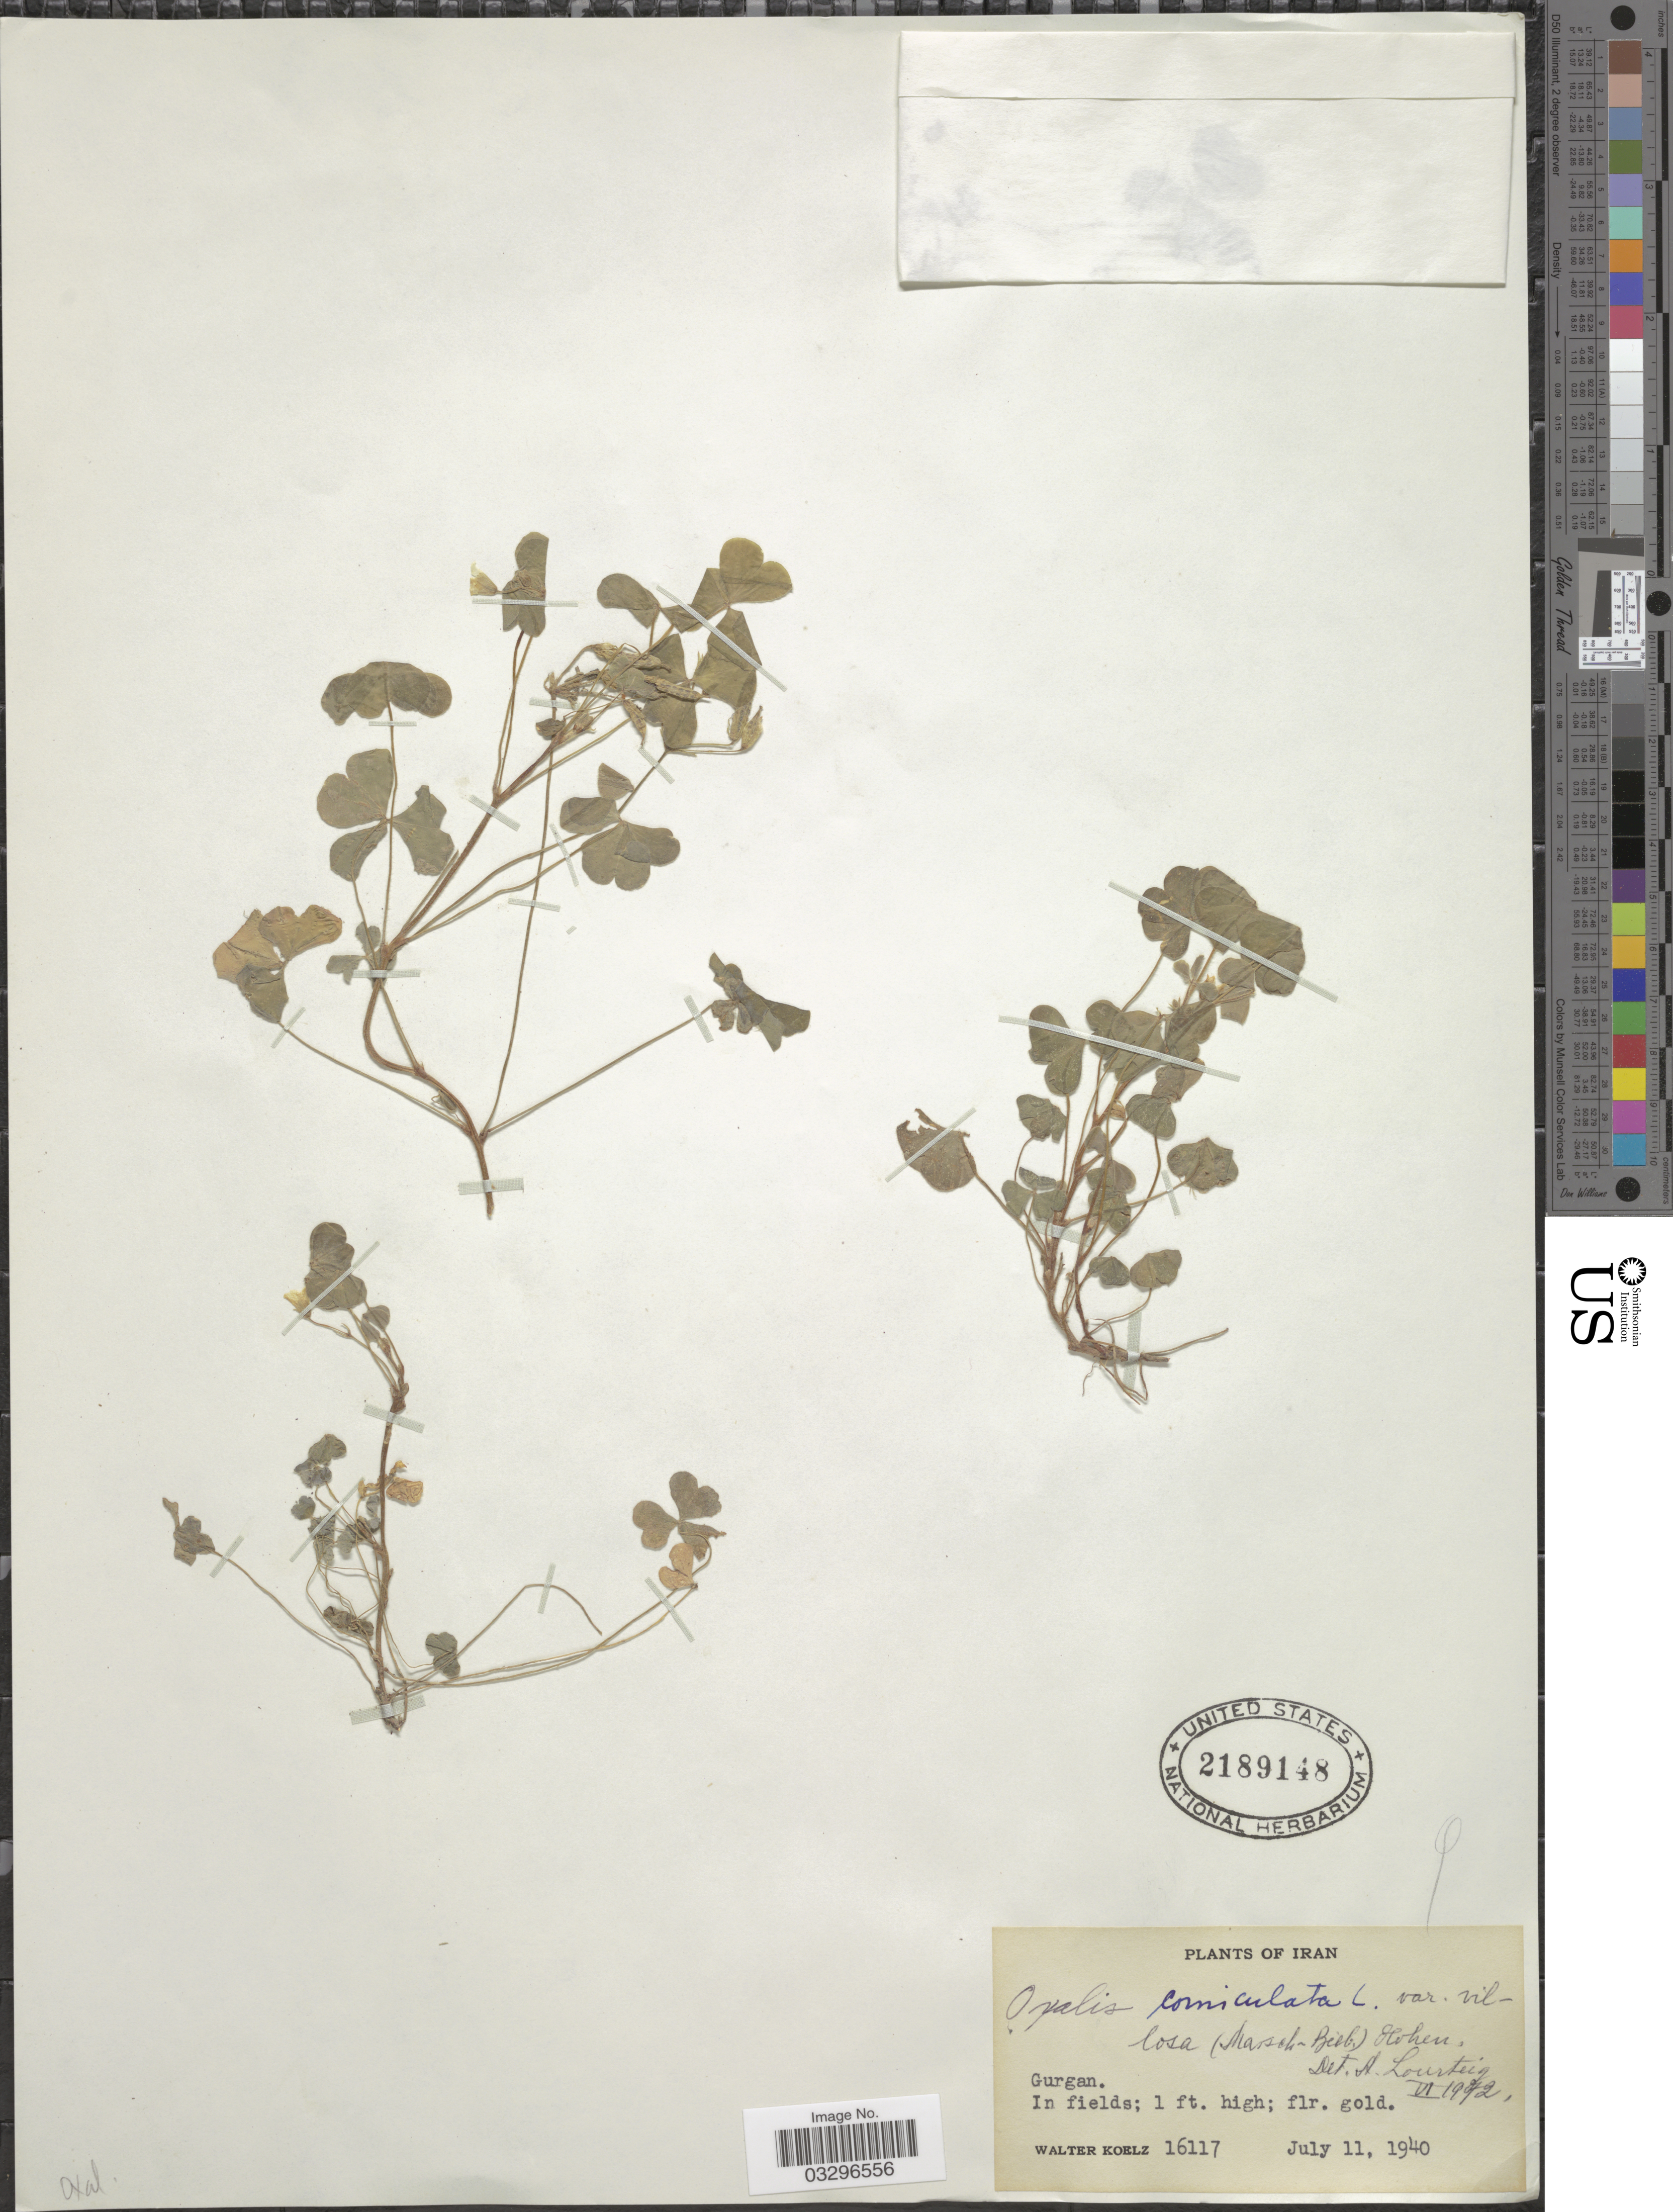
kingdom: Plantae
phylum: Tracheophyta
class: Magnoliopsida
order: Oxalidales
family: Oxalidaceae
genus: Oxalis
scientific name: Oxalis corniculata var. villosa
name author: (M. Bieb.) Hohen.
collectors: W. N. Koelz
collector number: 16117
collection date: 1940-07-11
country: Iran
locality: Gurgan.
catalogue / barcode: US 2189148